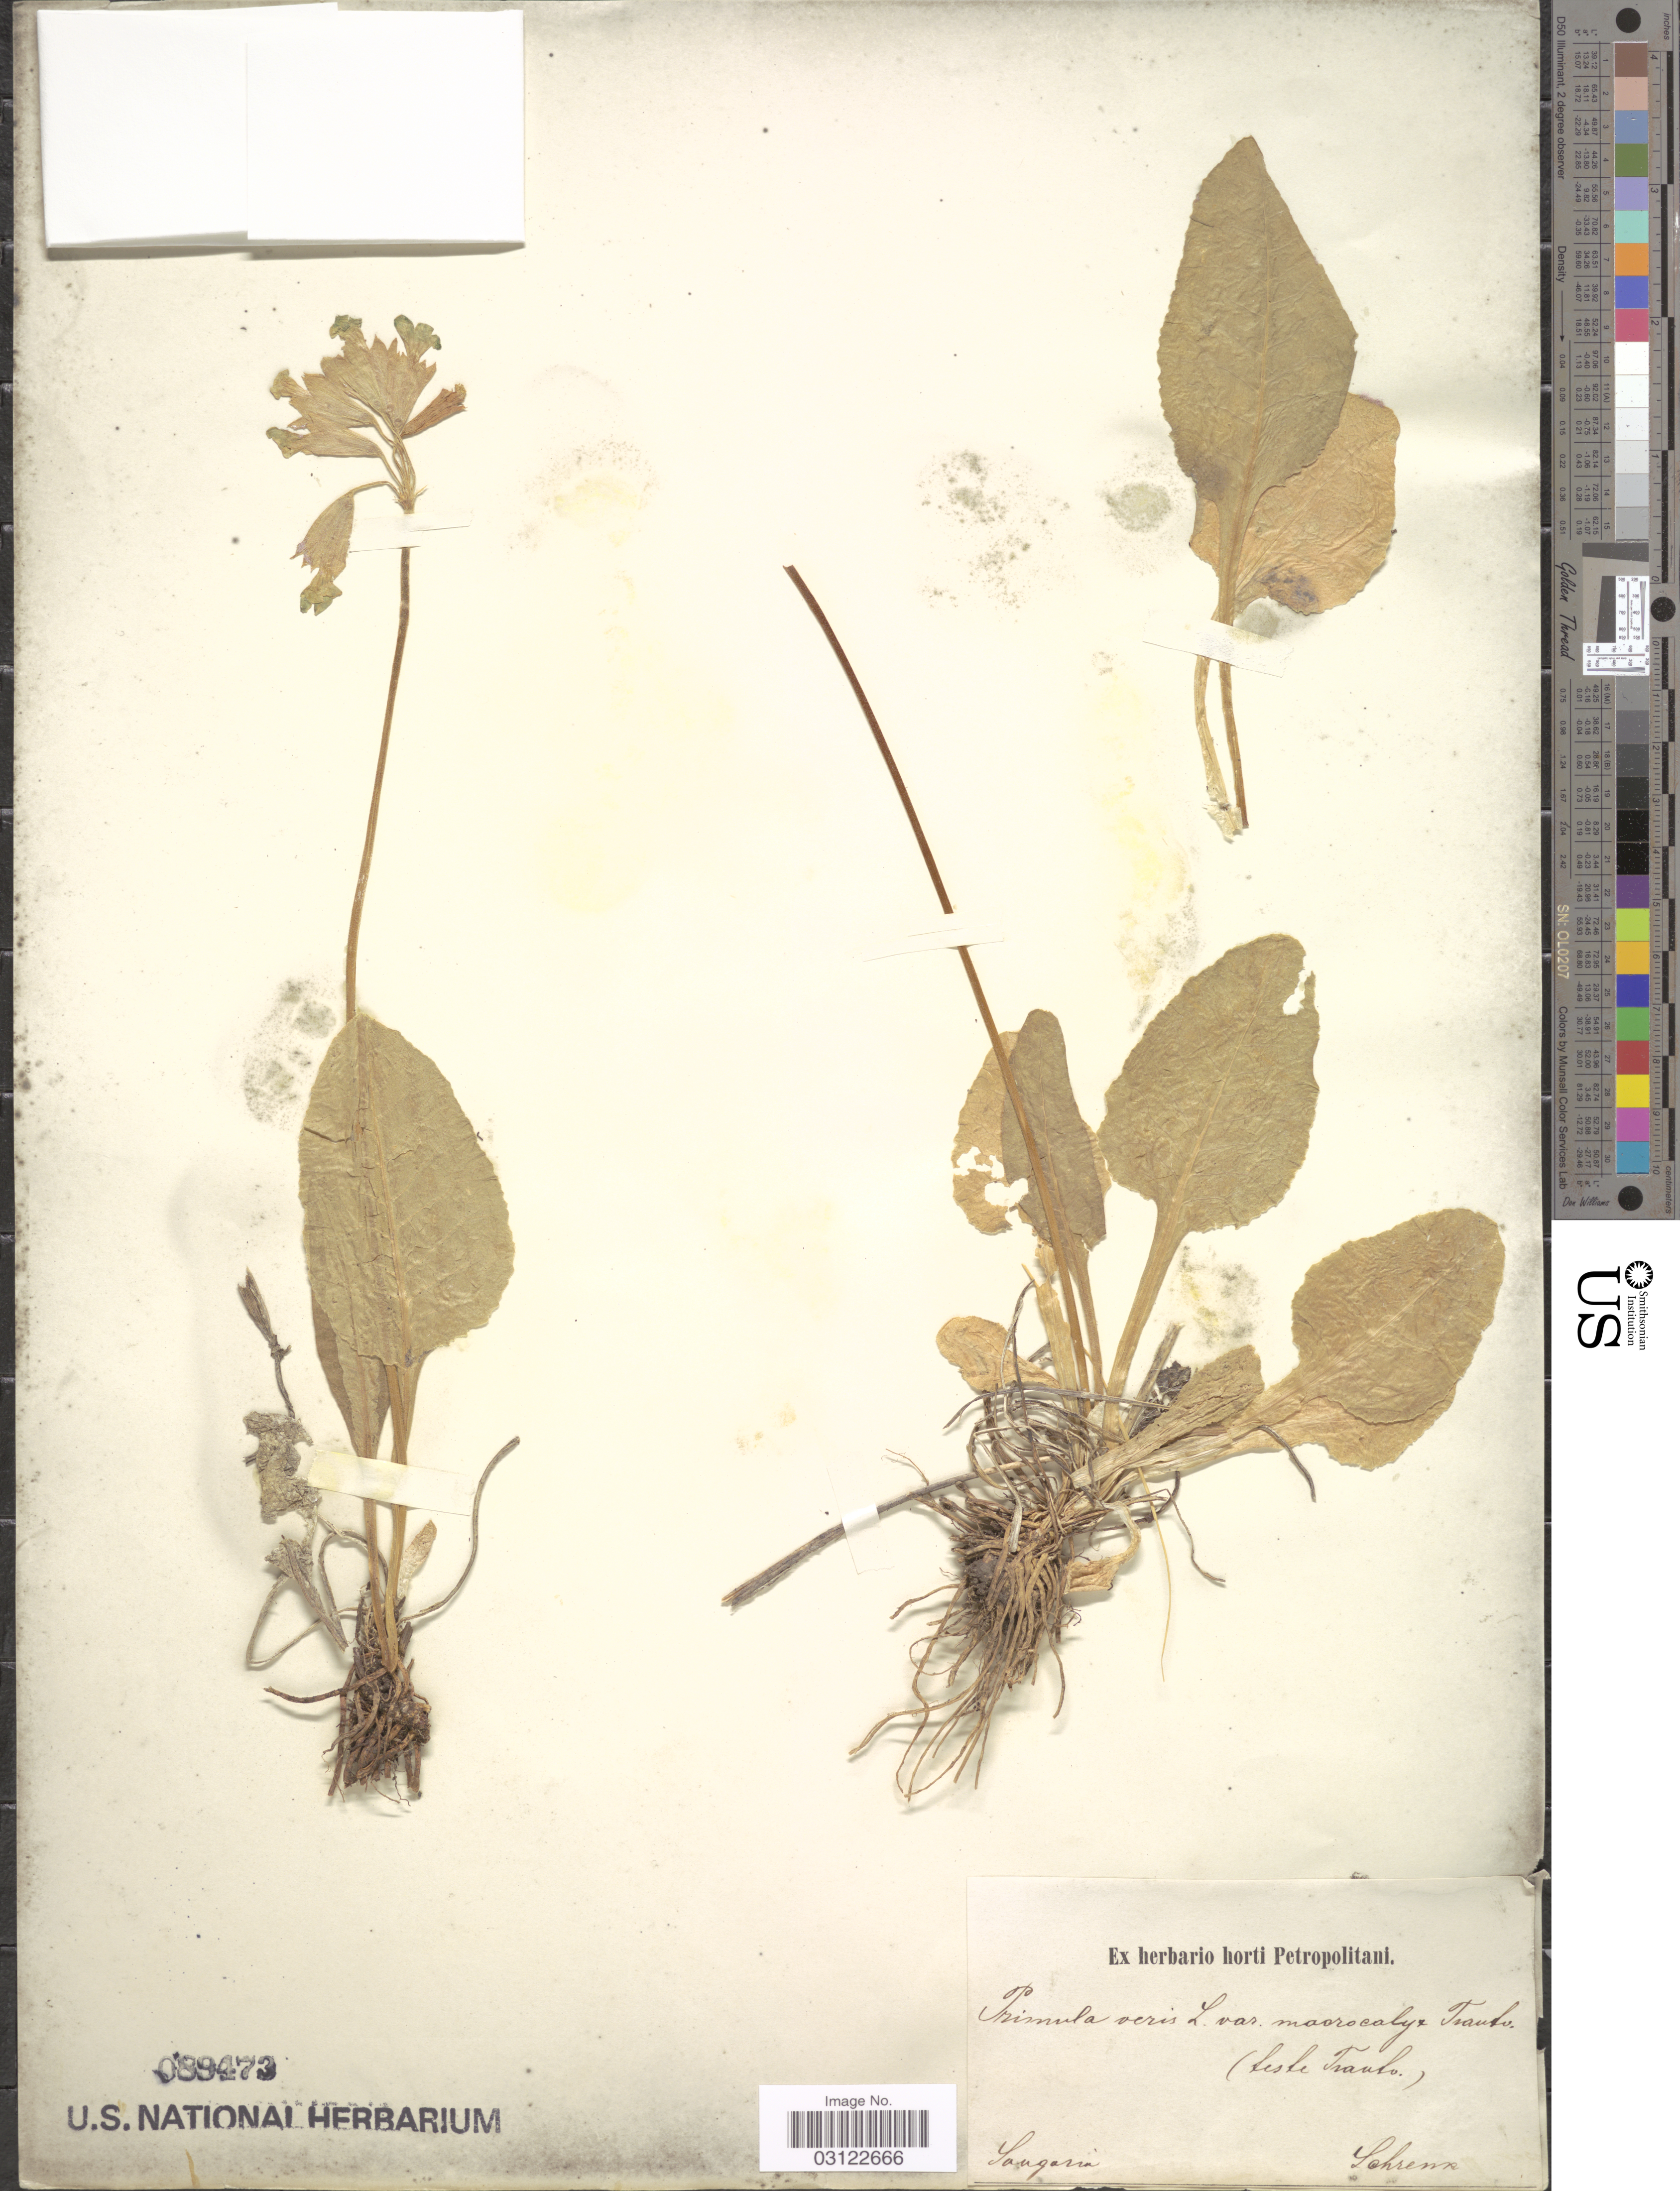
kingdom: Plantae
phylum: Tracheophyta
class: Magnoliopsida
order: Ericales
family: Primulaceae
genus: Primula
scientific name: Primula veris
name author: L.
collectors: A.G. Schrenk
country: China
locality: Songaria.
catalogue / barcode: US 89473